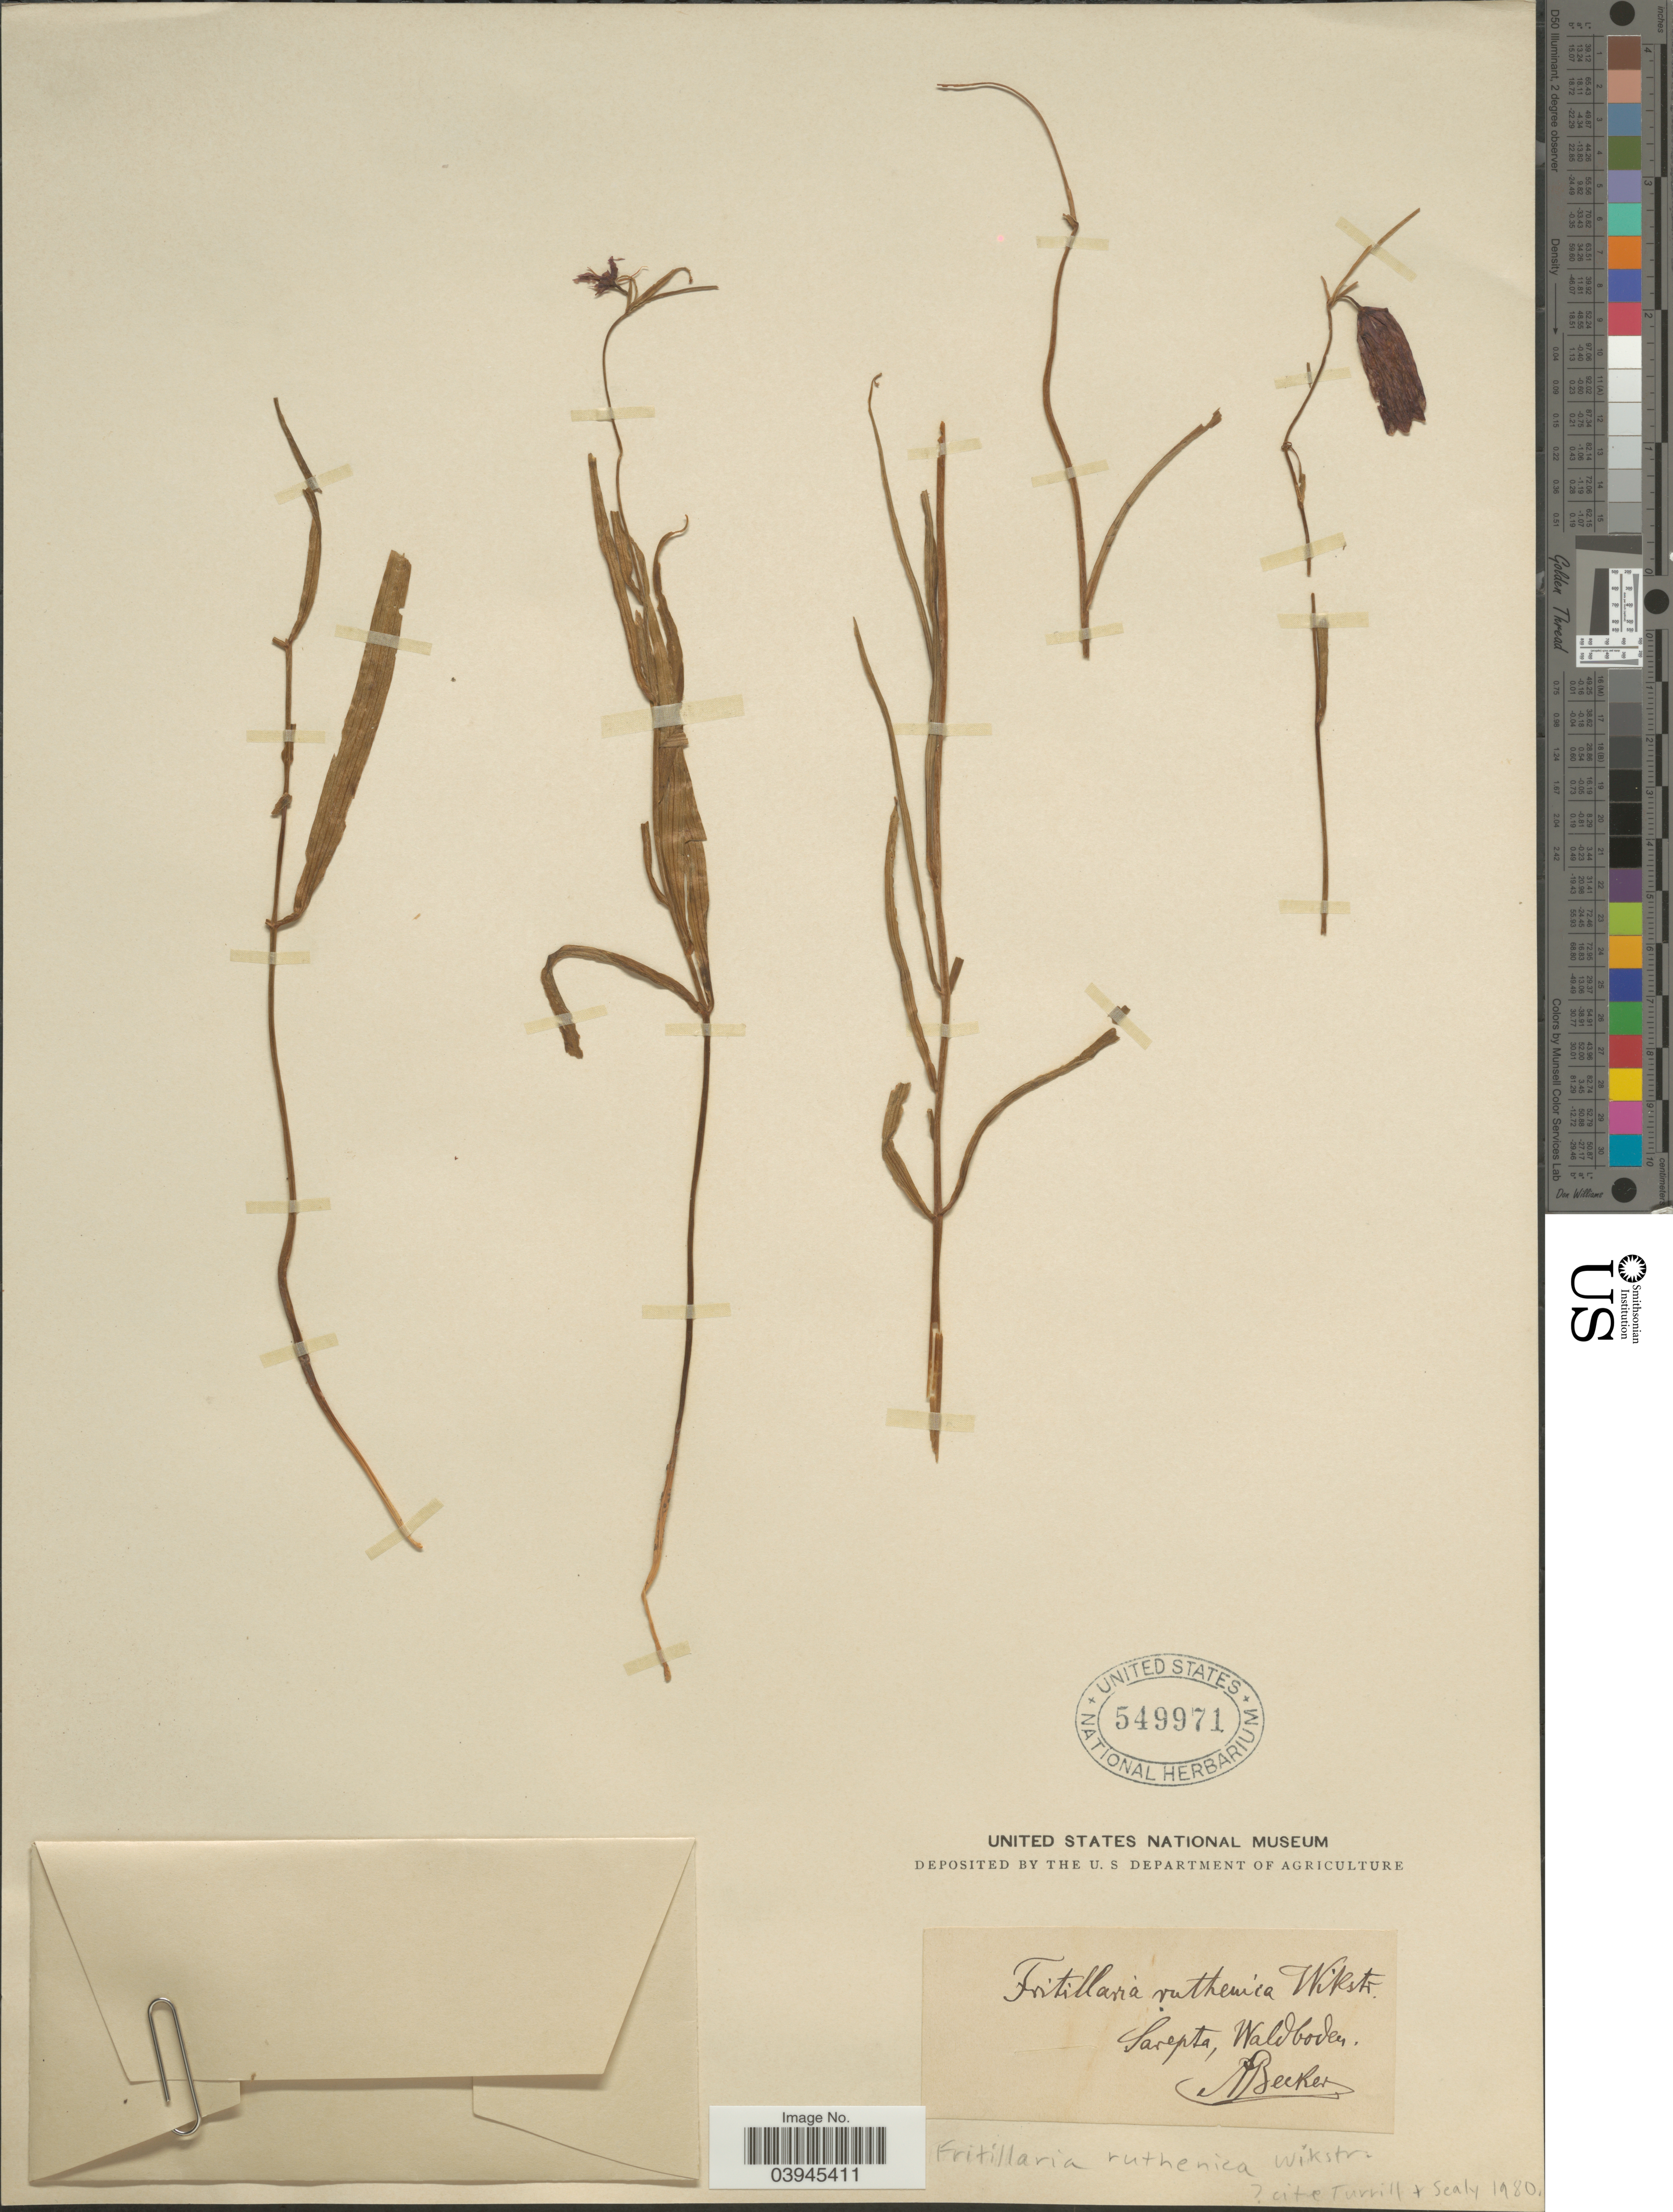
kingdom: Plantae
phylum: Tracheophyta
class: Liliopsida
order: Liliales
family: Liliaceae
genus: Fritillaria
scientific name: Fritillaria ruthenica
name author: Wikstr.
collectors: A. Becker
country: Russian Federation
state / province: Volgograd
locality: Sarepta, Waldboden.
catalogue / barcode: US 549971